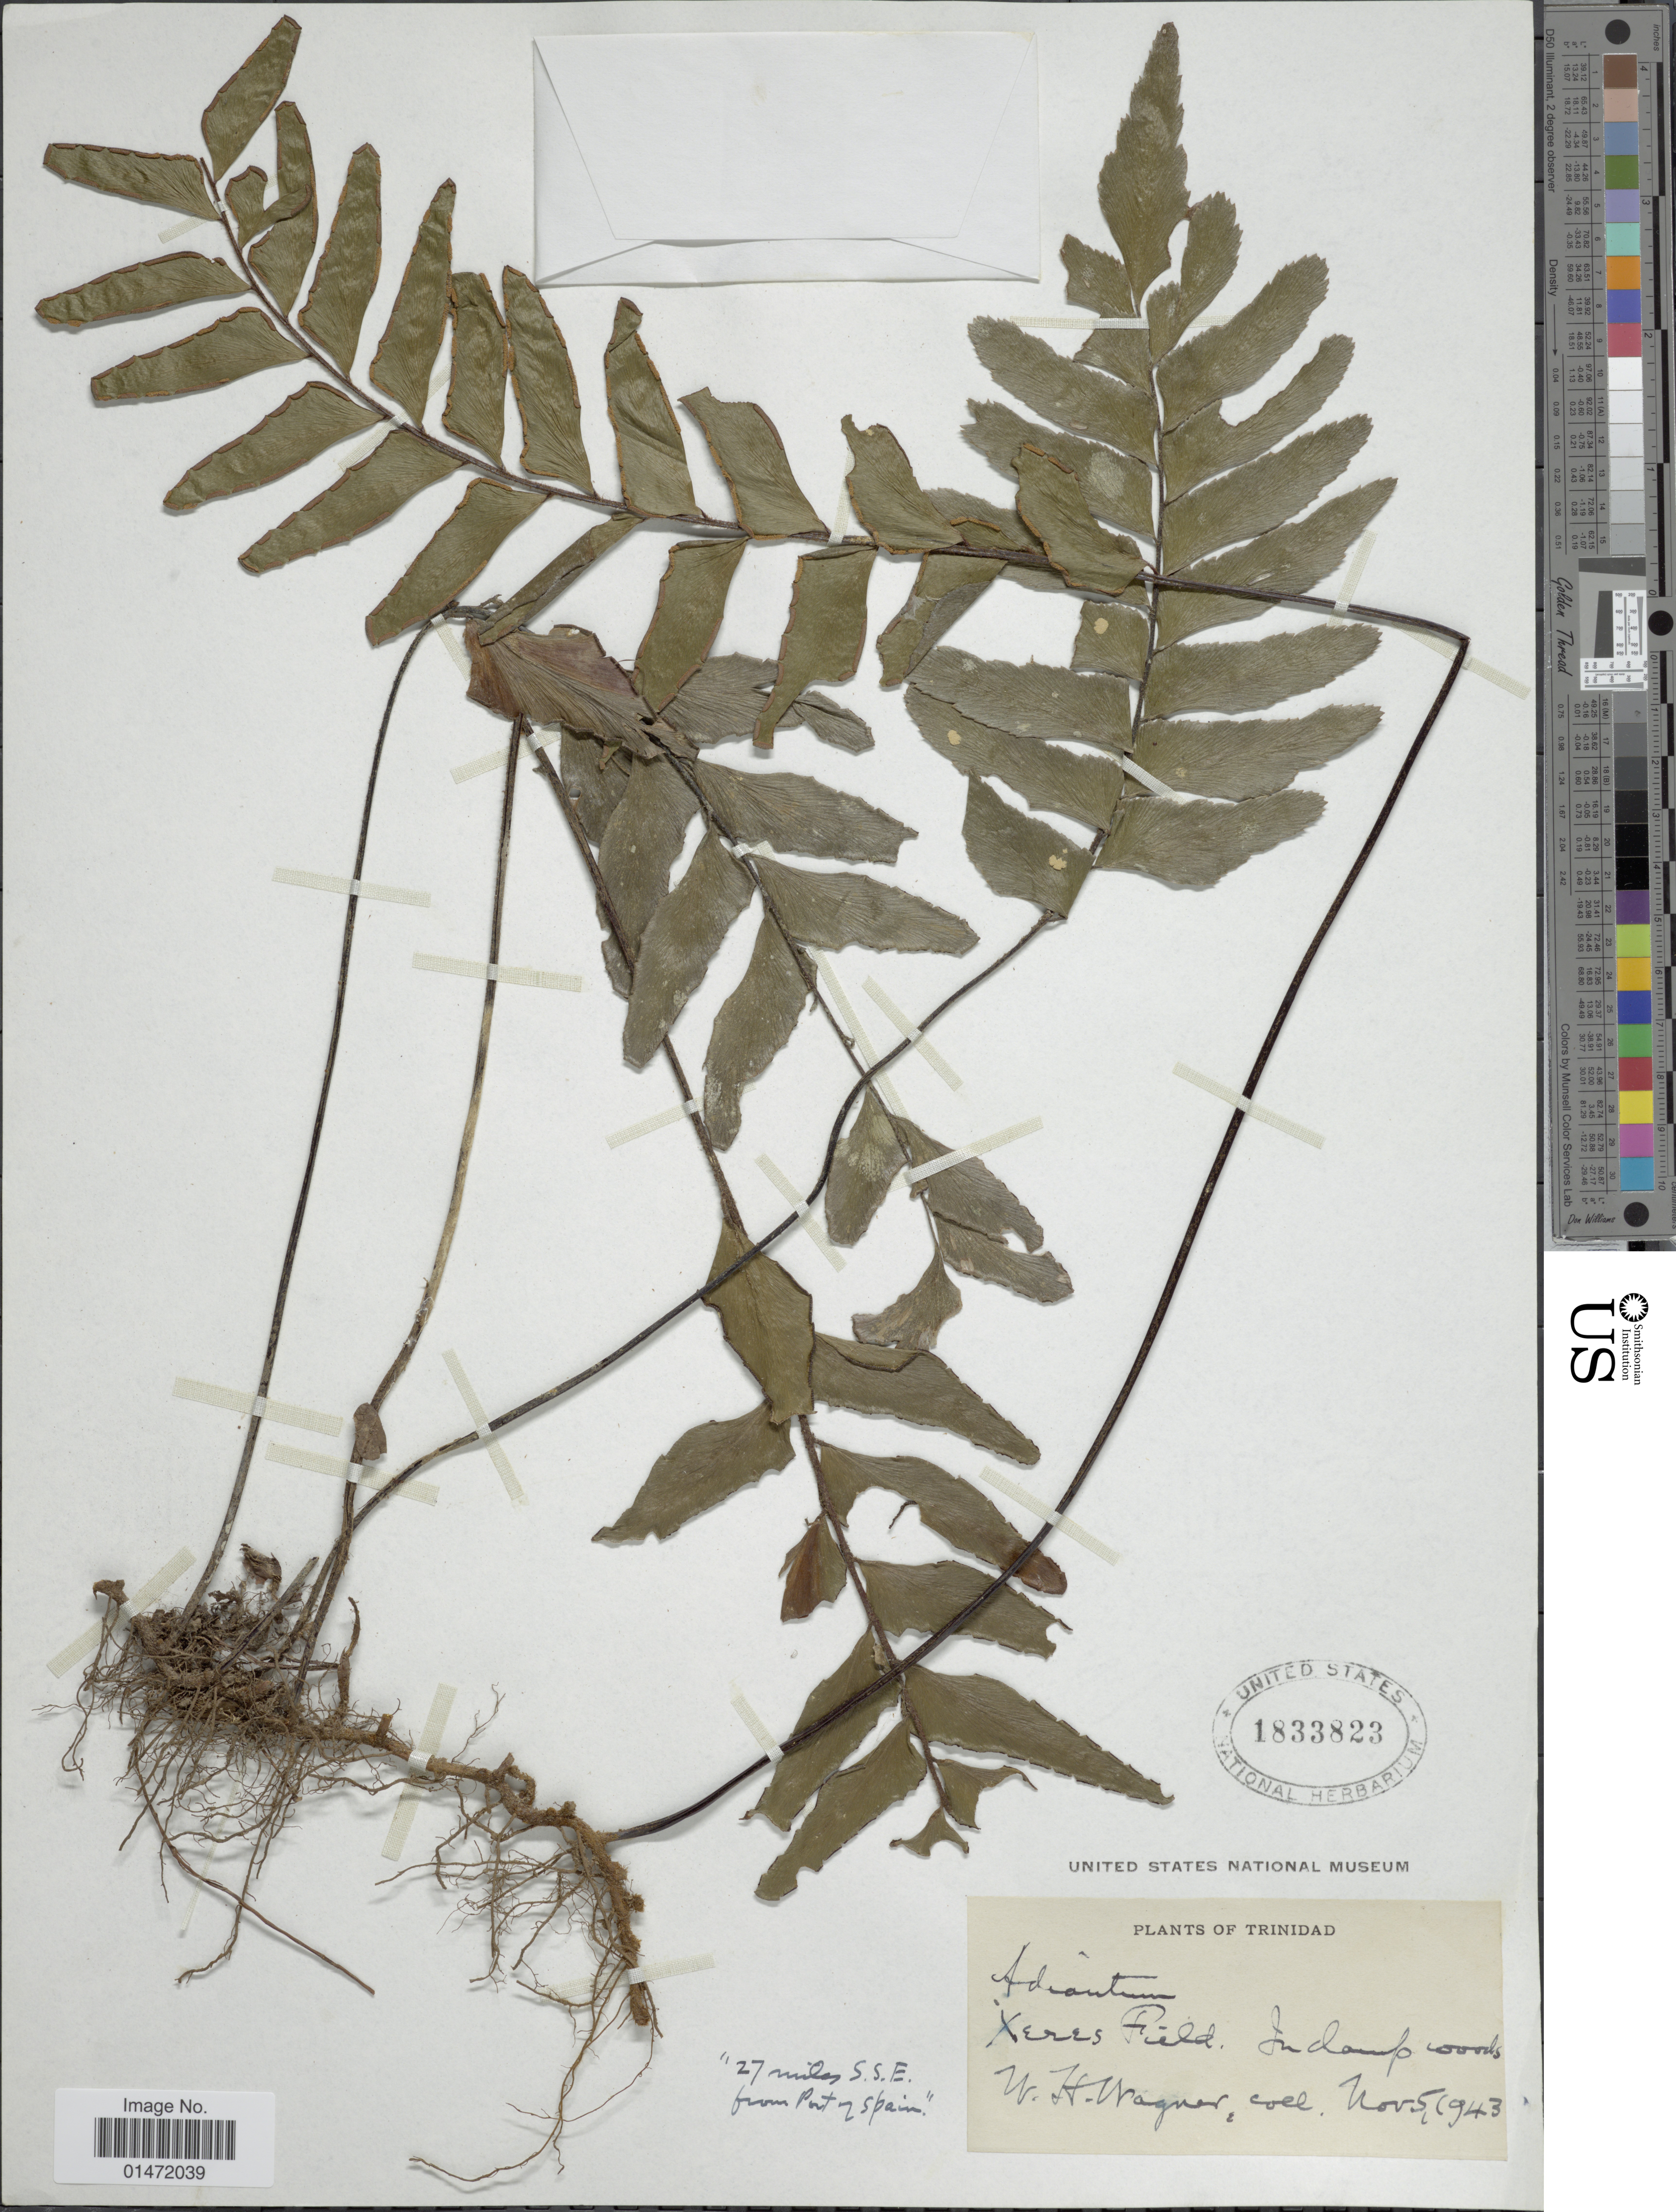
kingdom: Plantae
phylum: Tracheophyta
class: Polypodiopsida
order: Polypodiales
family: Pteridaceae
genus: Adiantum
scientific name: Adiantum sp.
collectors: W. H. Wagner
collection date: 1943-11-05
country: Trinidad and Tobago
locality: Trinidad. Xeres Field. In damp woods. "27 miles S.S.E. from Port Spain"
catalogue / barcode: US 1833823